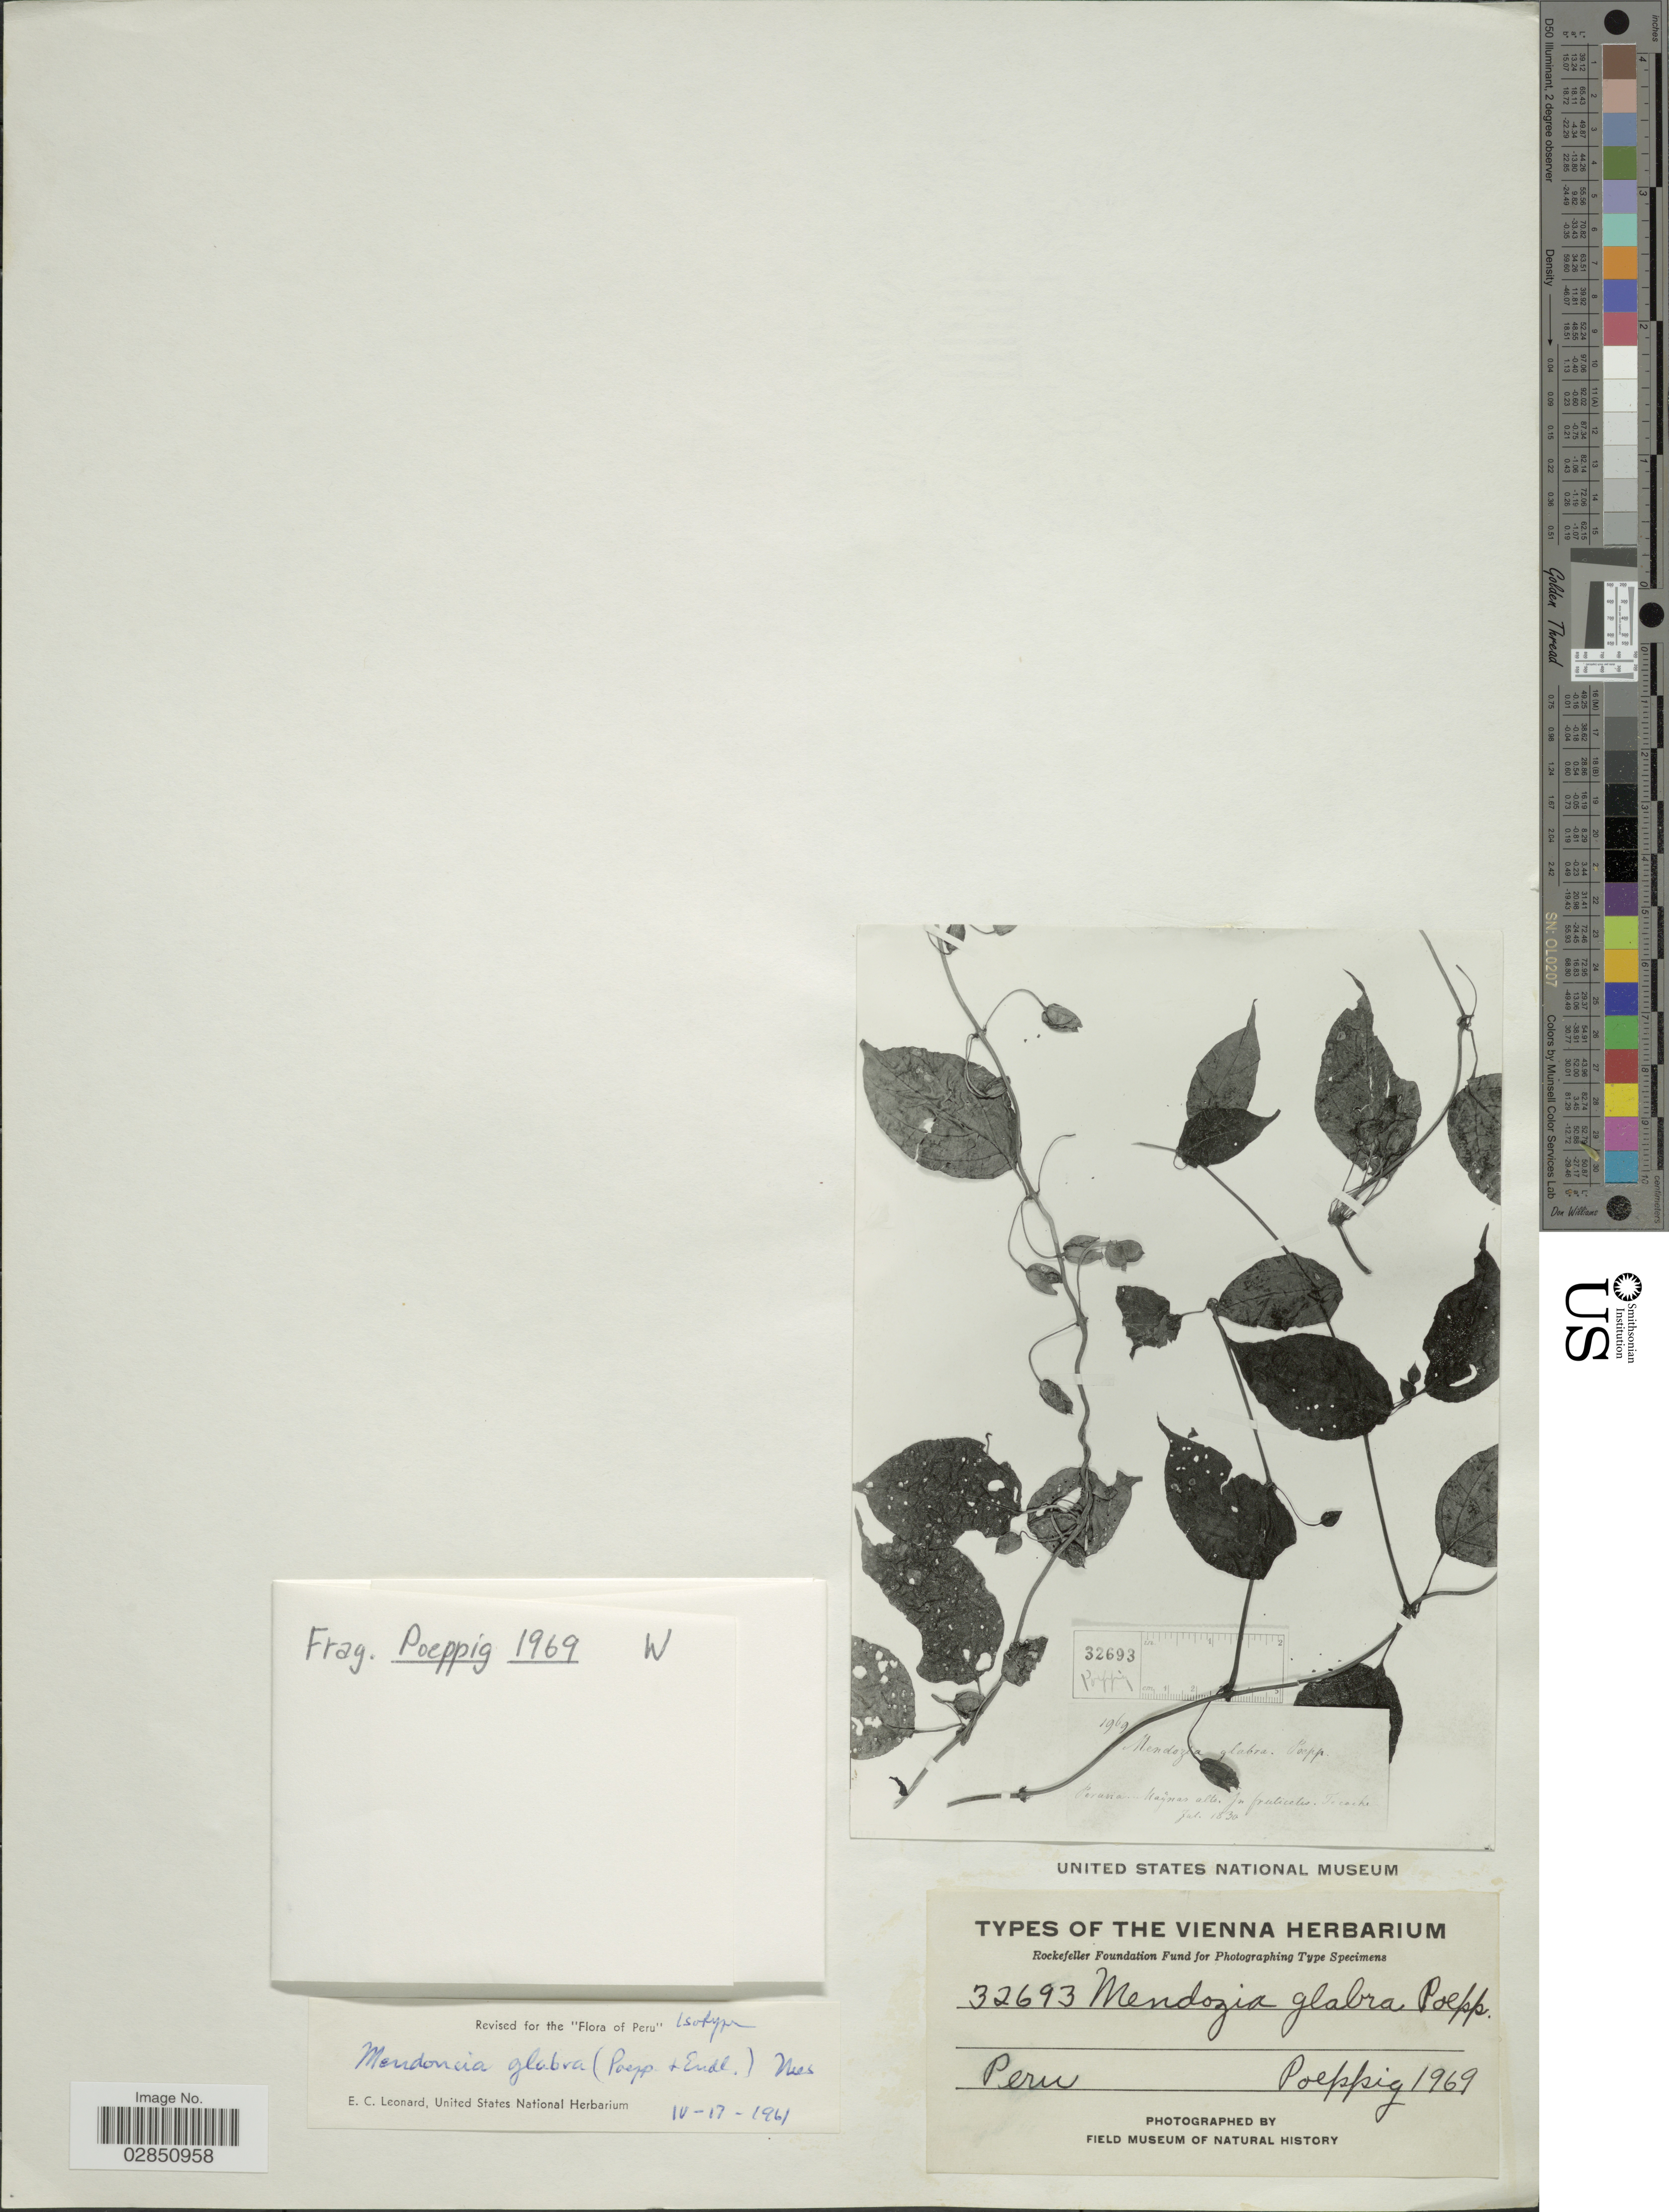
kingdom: Plantae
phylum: Tracheophyta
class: Magnoliopsida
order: Lamiales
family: Acanthaceae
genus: Mendoncia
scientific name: Mendoncia glabra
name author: (Poepp. & Endl.) Nees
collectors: Poeppig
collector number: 32693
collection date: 1969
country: Peru